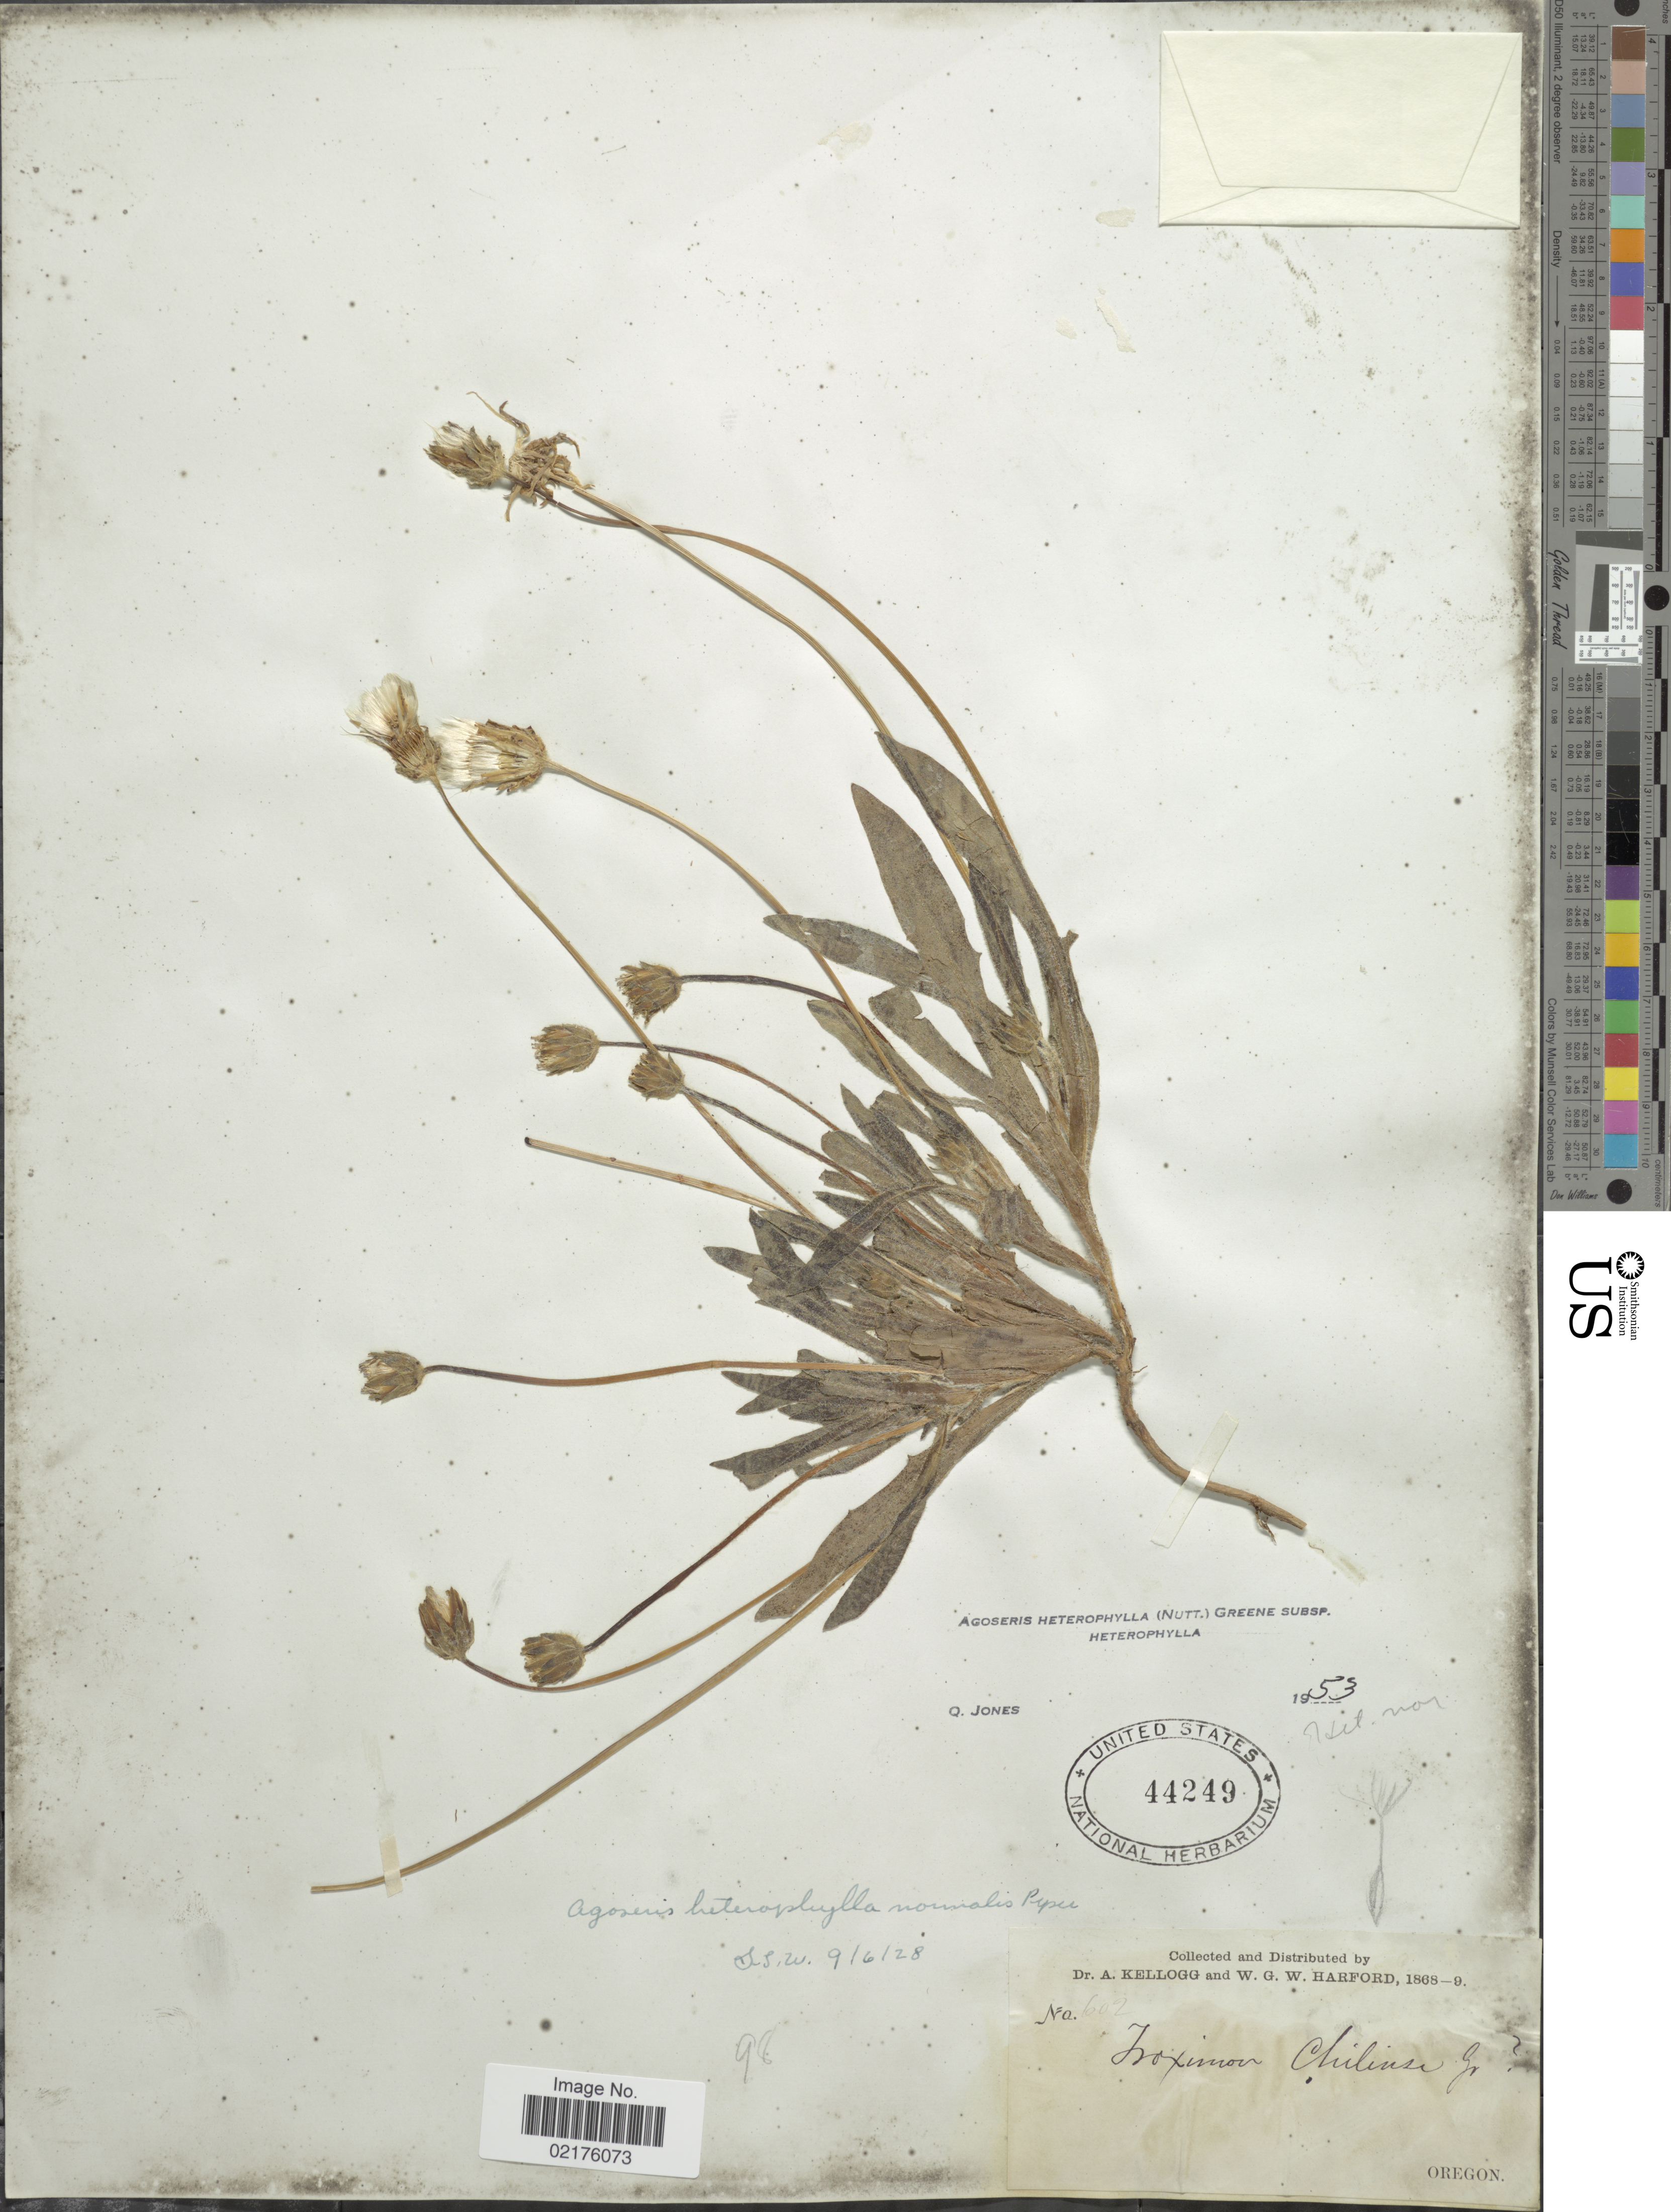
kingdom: Plantae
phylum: Tracheophyta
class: Magnoliopsida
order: Asterales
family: Asteraceae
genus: Agoseris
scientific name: Agoseris heterophylla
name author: (Nutt.) Greene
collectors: A. Kellogg & W. G. W. Harford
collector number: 602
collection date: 1868/1869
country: United States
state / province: Oregon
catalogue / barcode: US 44249